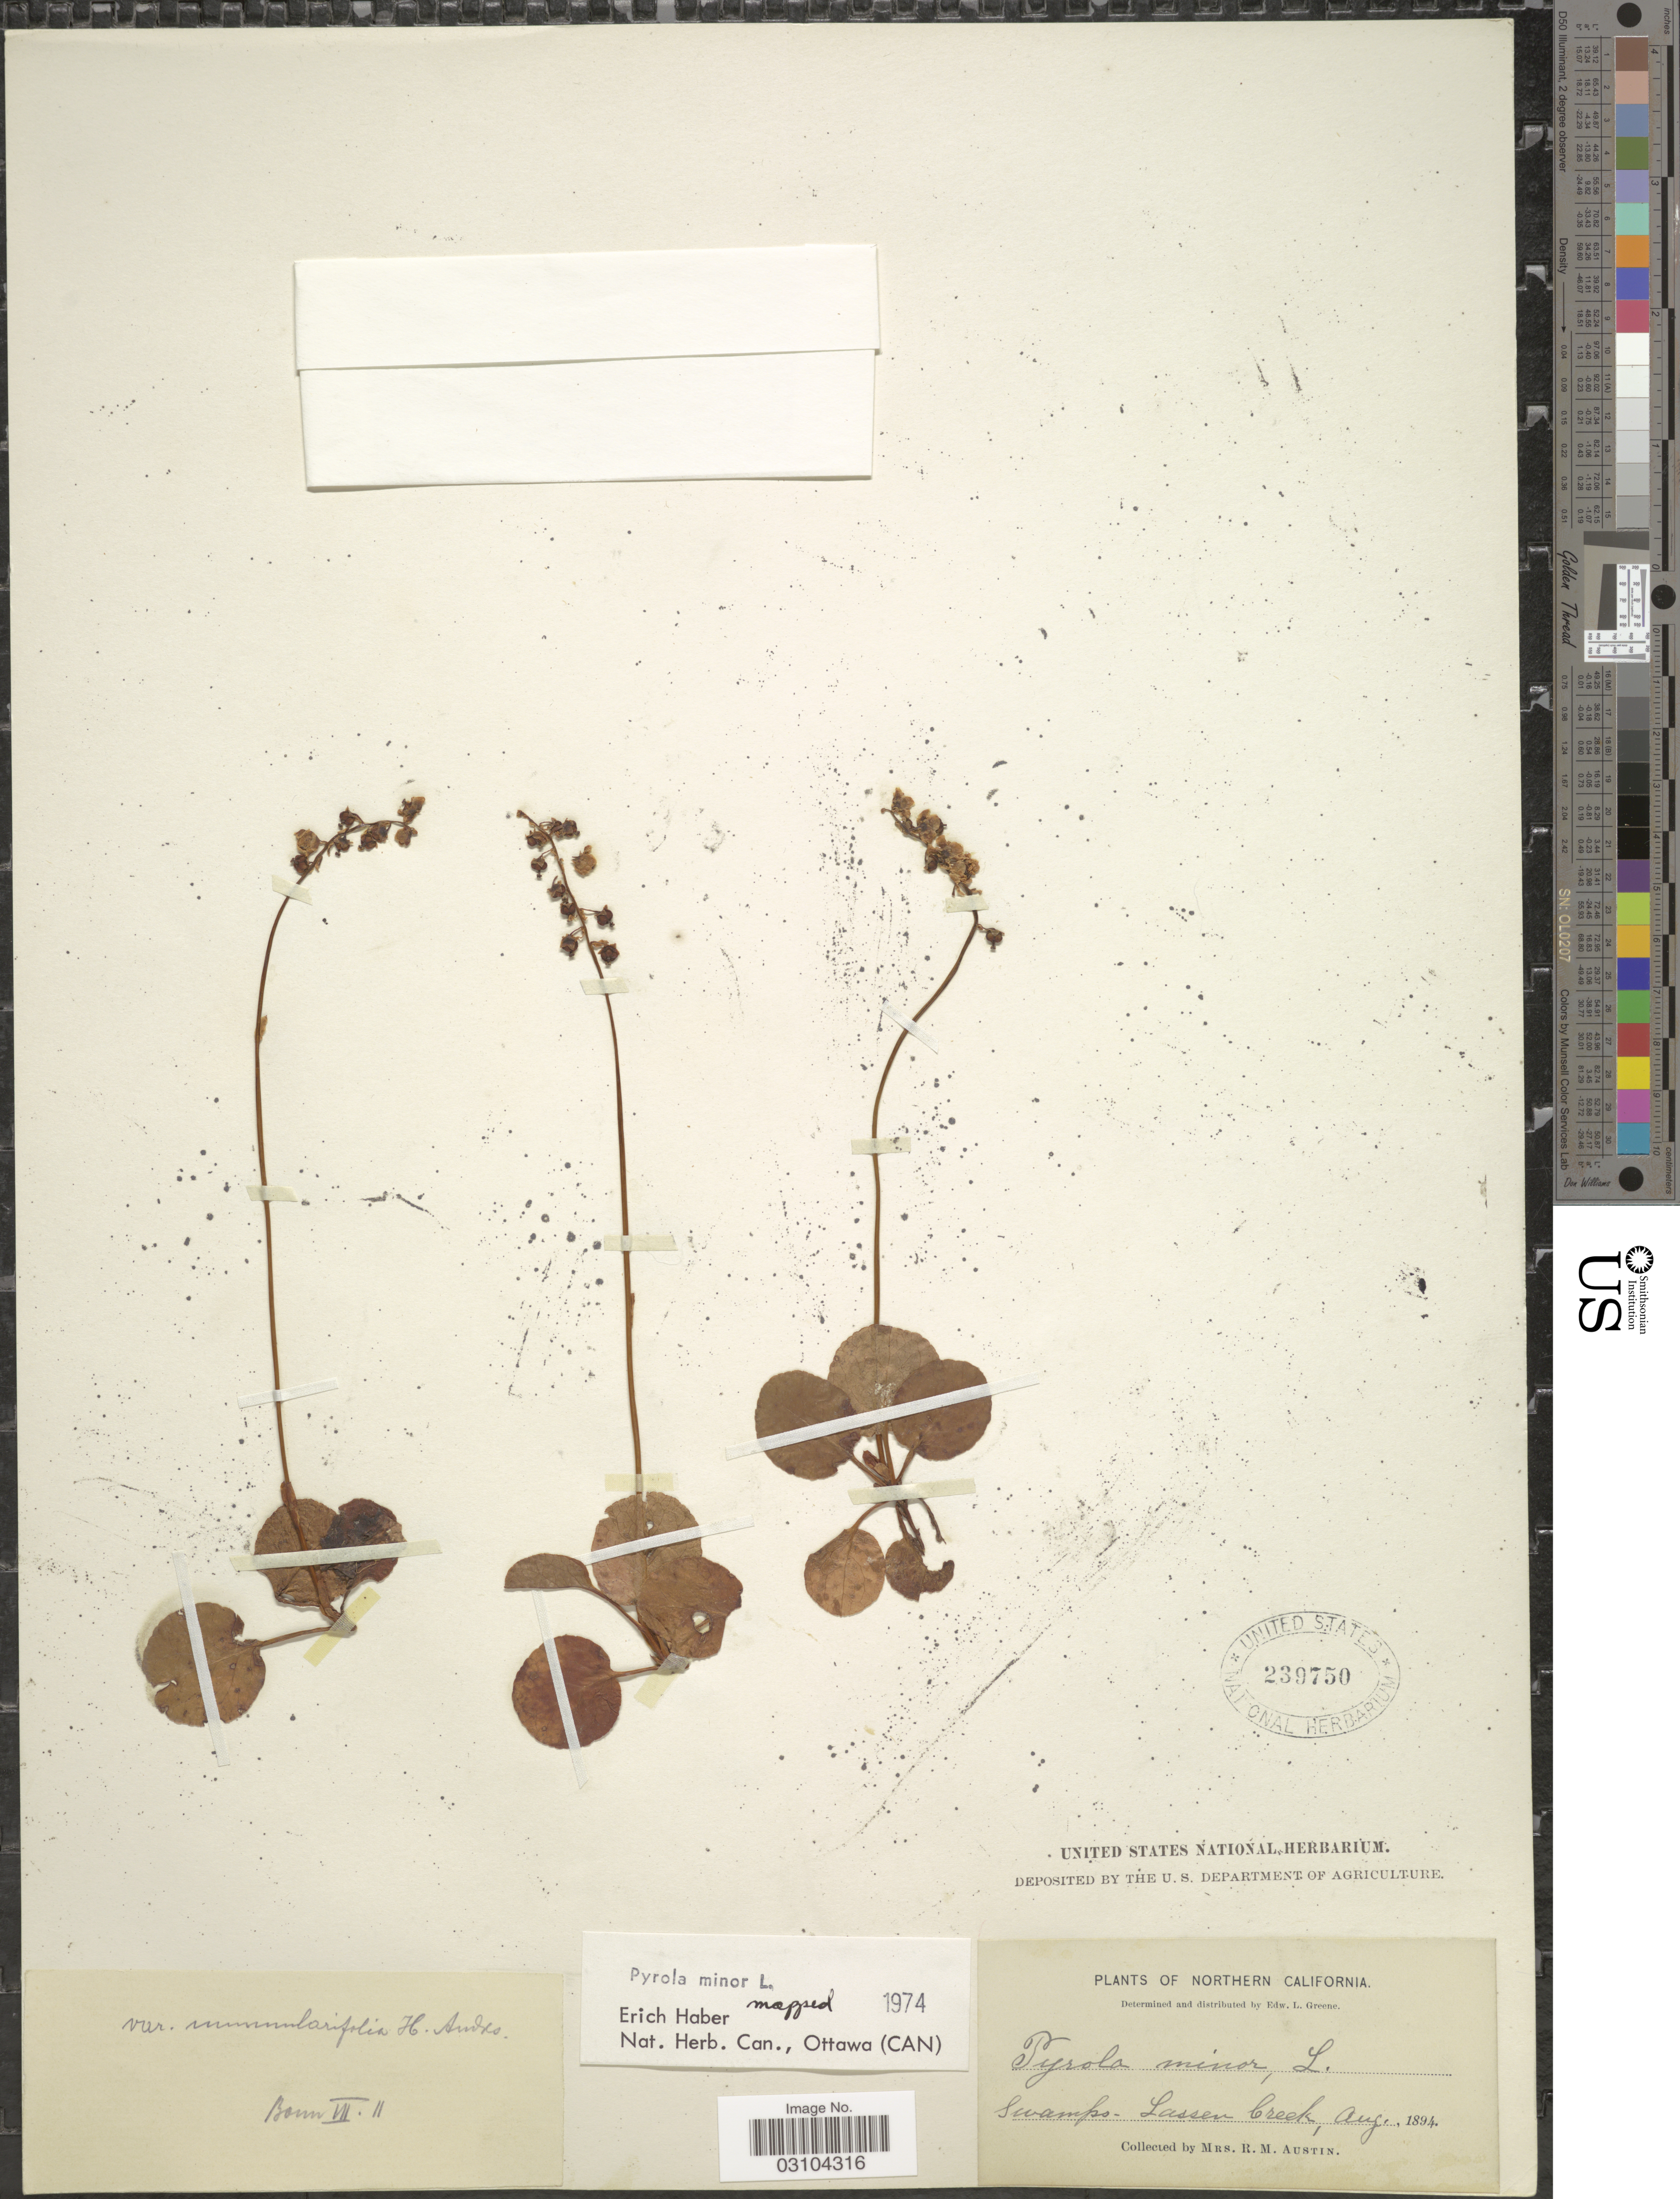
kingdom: Plantae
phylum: Tracheophyta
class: Magnoliopsida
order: Ericales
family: Ericaceae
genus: Pyrola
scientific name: Pyrola minor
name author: L.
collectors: R. Austin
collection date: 1894-08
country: United States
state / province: California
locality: Northern California. Swamps. Lassen Creek.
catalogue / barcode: US 239750